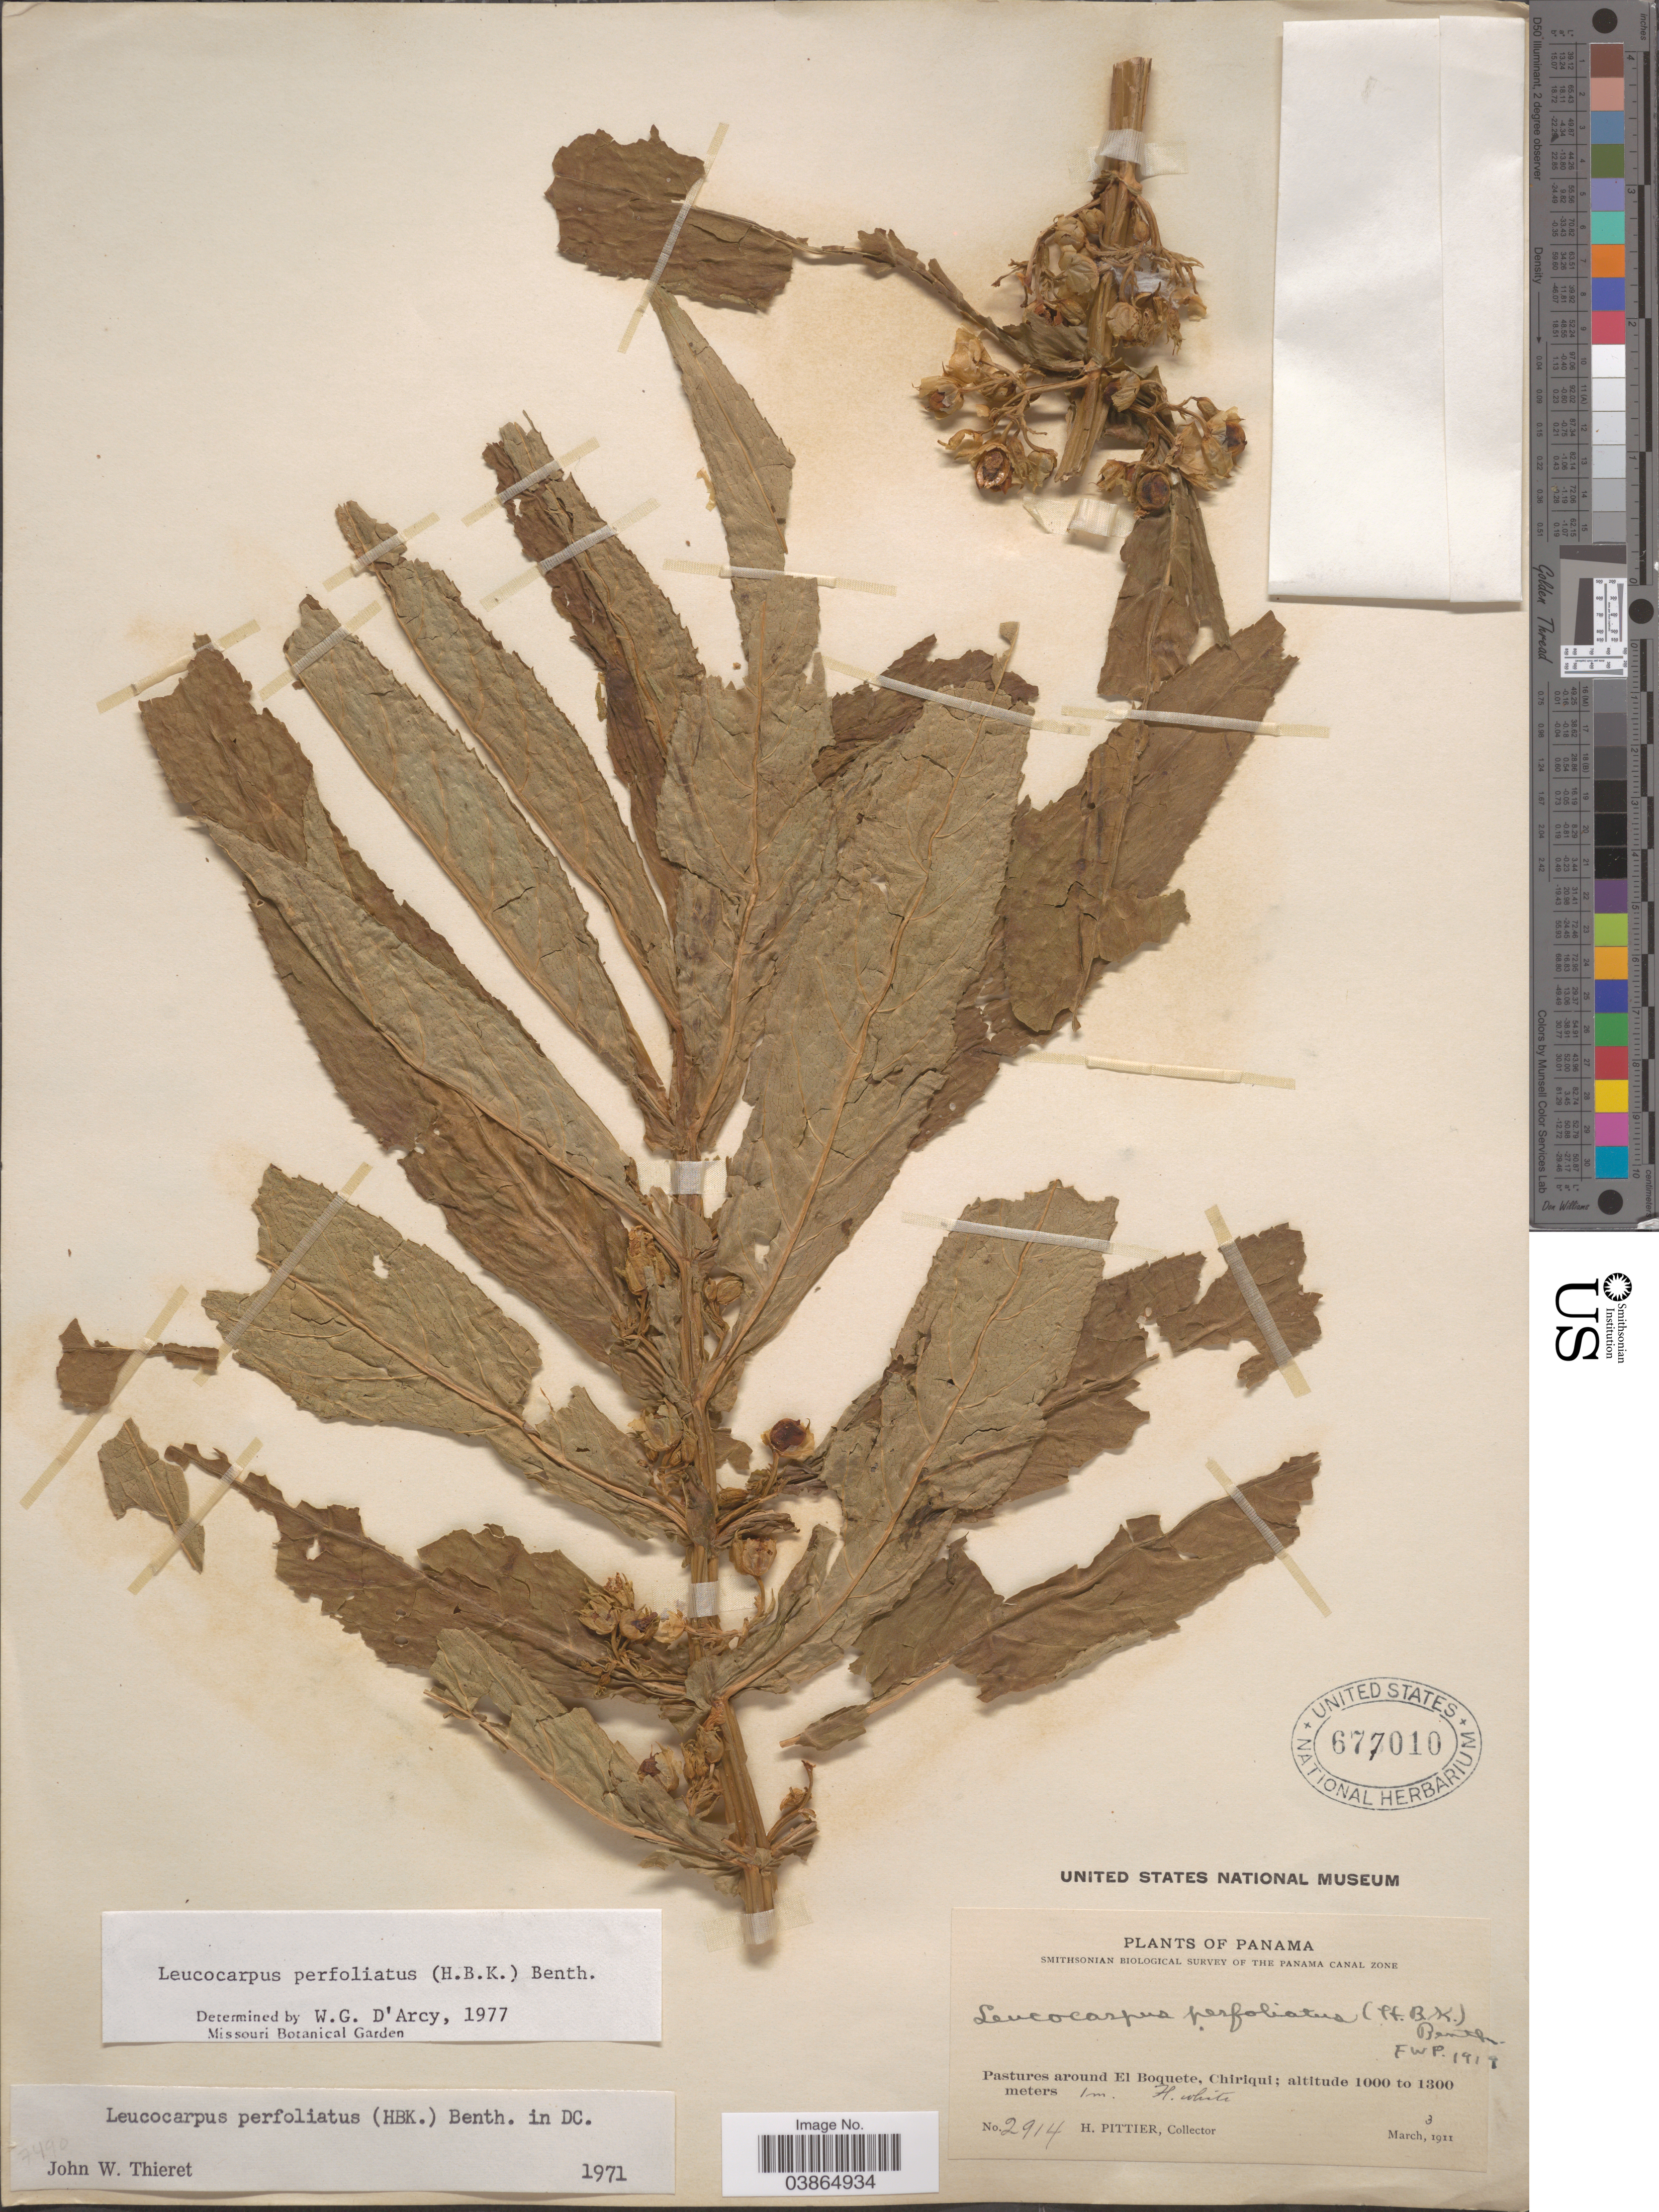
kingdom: Plantae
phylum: Tracheophyta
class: Magnoliopsida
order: Lamiales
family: Phrymaceae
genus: Leucocarpus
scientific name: Leucocarpus perfoliatus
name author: (Kunth) Benth.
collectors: H. F. Pittier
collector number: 2914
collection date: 1911-03-03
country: Panama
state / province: Chiriqui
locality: Pastures around El Boquete.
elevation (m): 1000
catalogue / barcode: US 677010